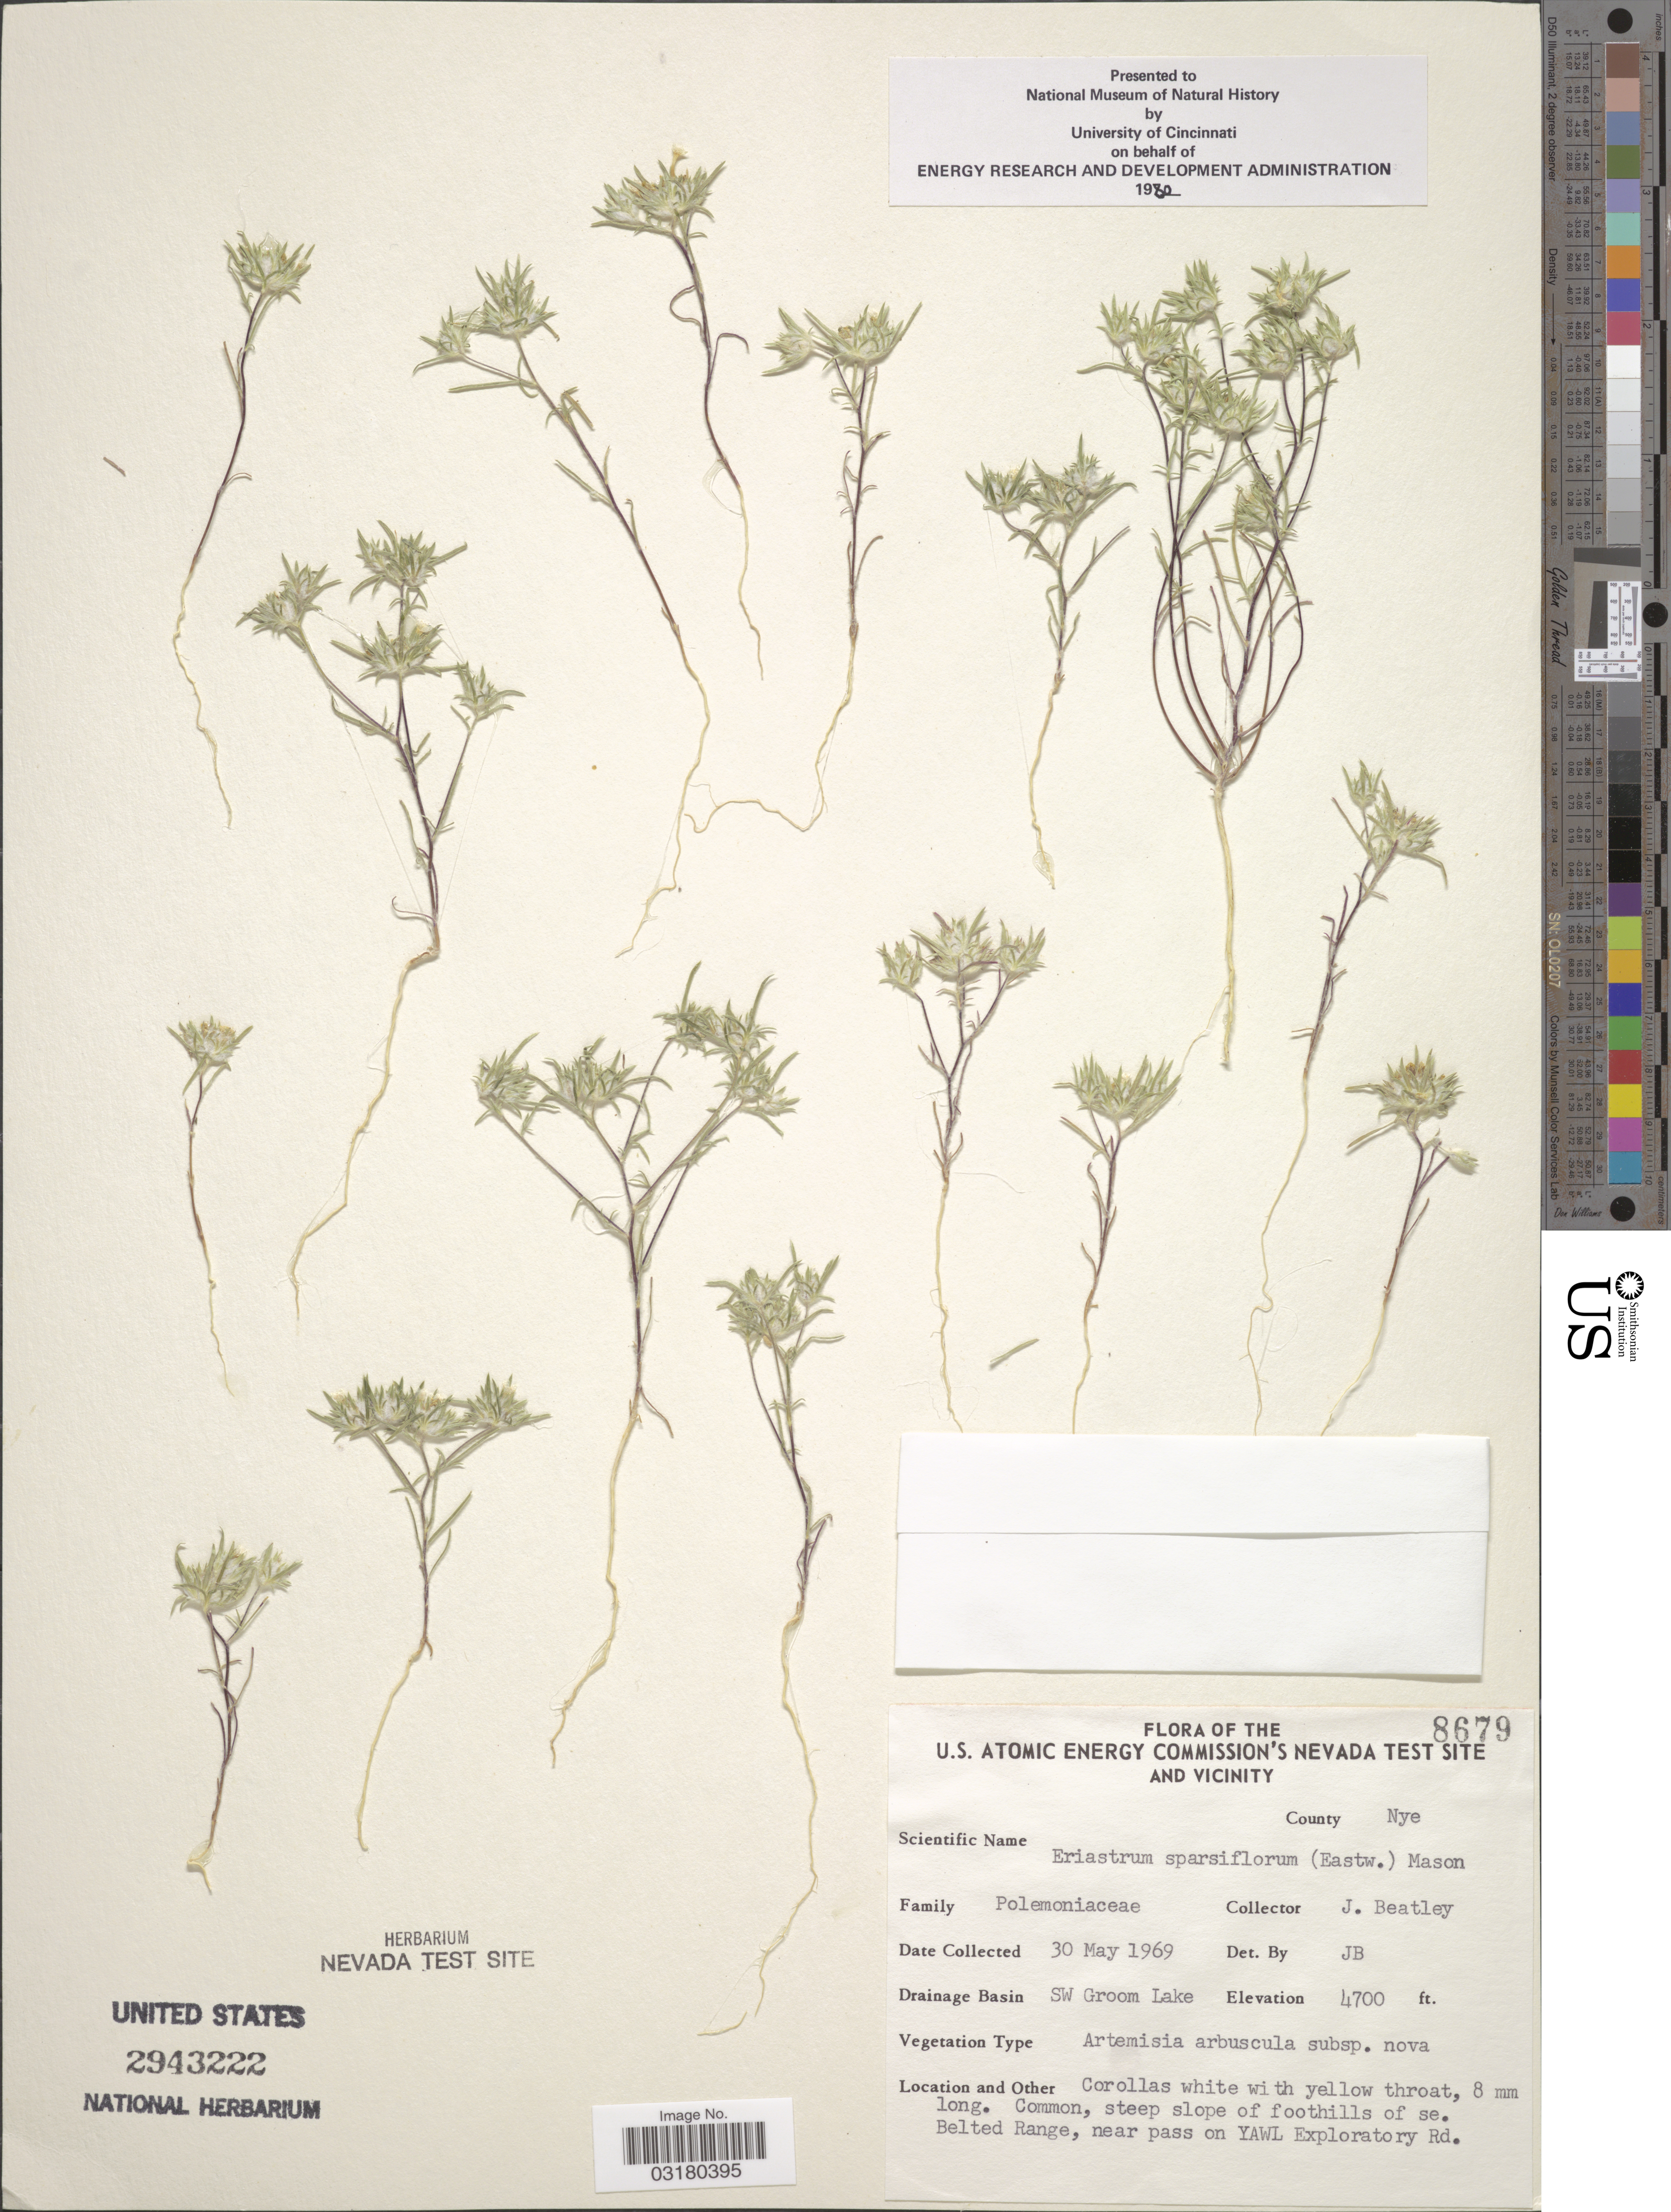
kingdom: Plantae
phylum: Tracheophyta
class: Magnoliopsida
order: Ericales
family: Polemoniaceae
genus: Eriastrum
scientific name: Eriastrum sparsiflorum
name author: (Eastw.) H. Mason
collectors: J. C. Beatley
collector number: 8679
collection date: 1969-05-30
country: United States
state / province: Nevada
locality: The U.S. Atomic Energy Commission's Nevada Test Site and Vicinity. County Nye. Drainage Basin SW Groom Lake, steep slope of foothills of se. Belted Range, near pass on YAWL Exploratory Rd.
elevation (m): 1433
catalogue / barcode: US 2943222